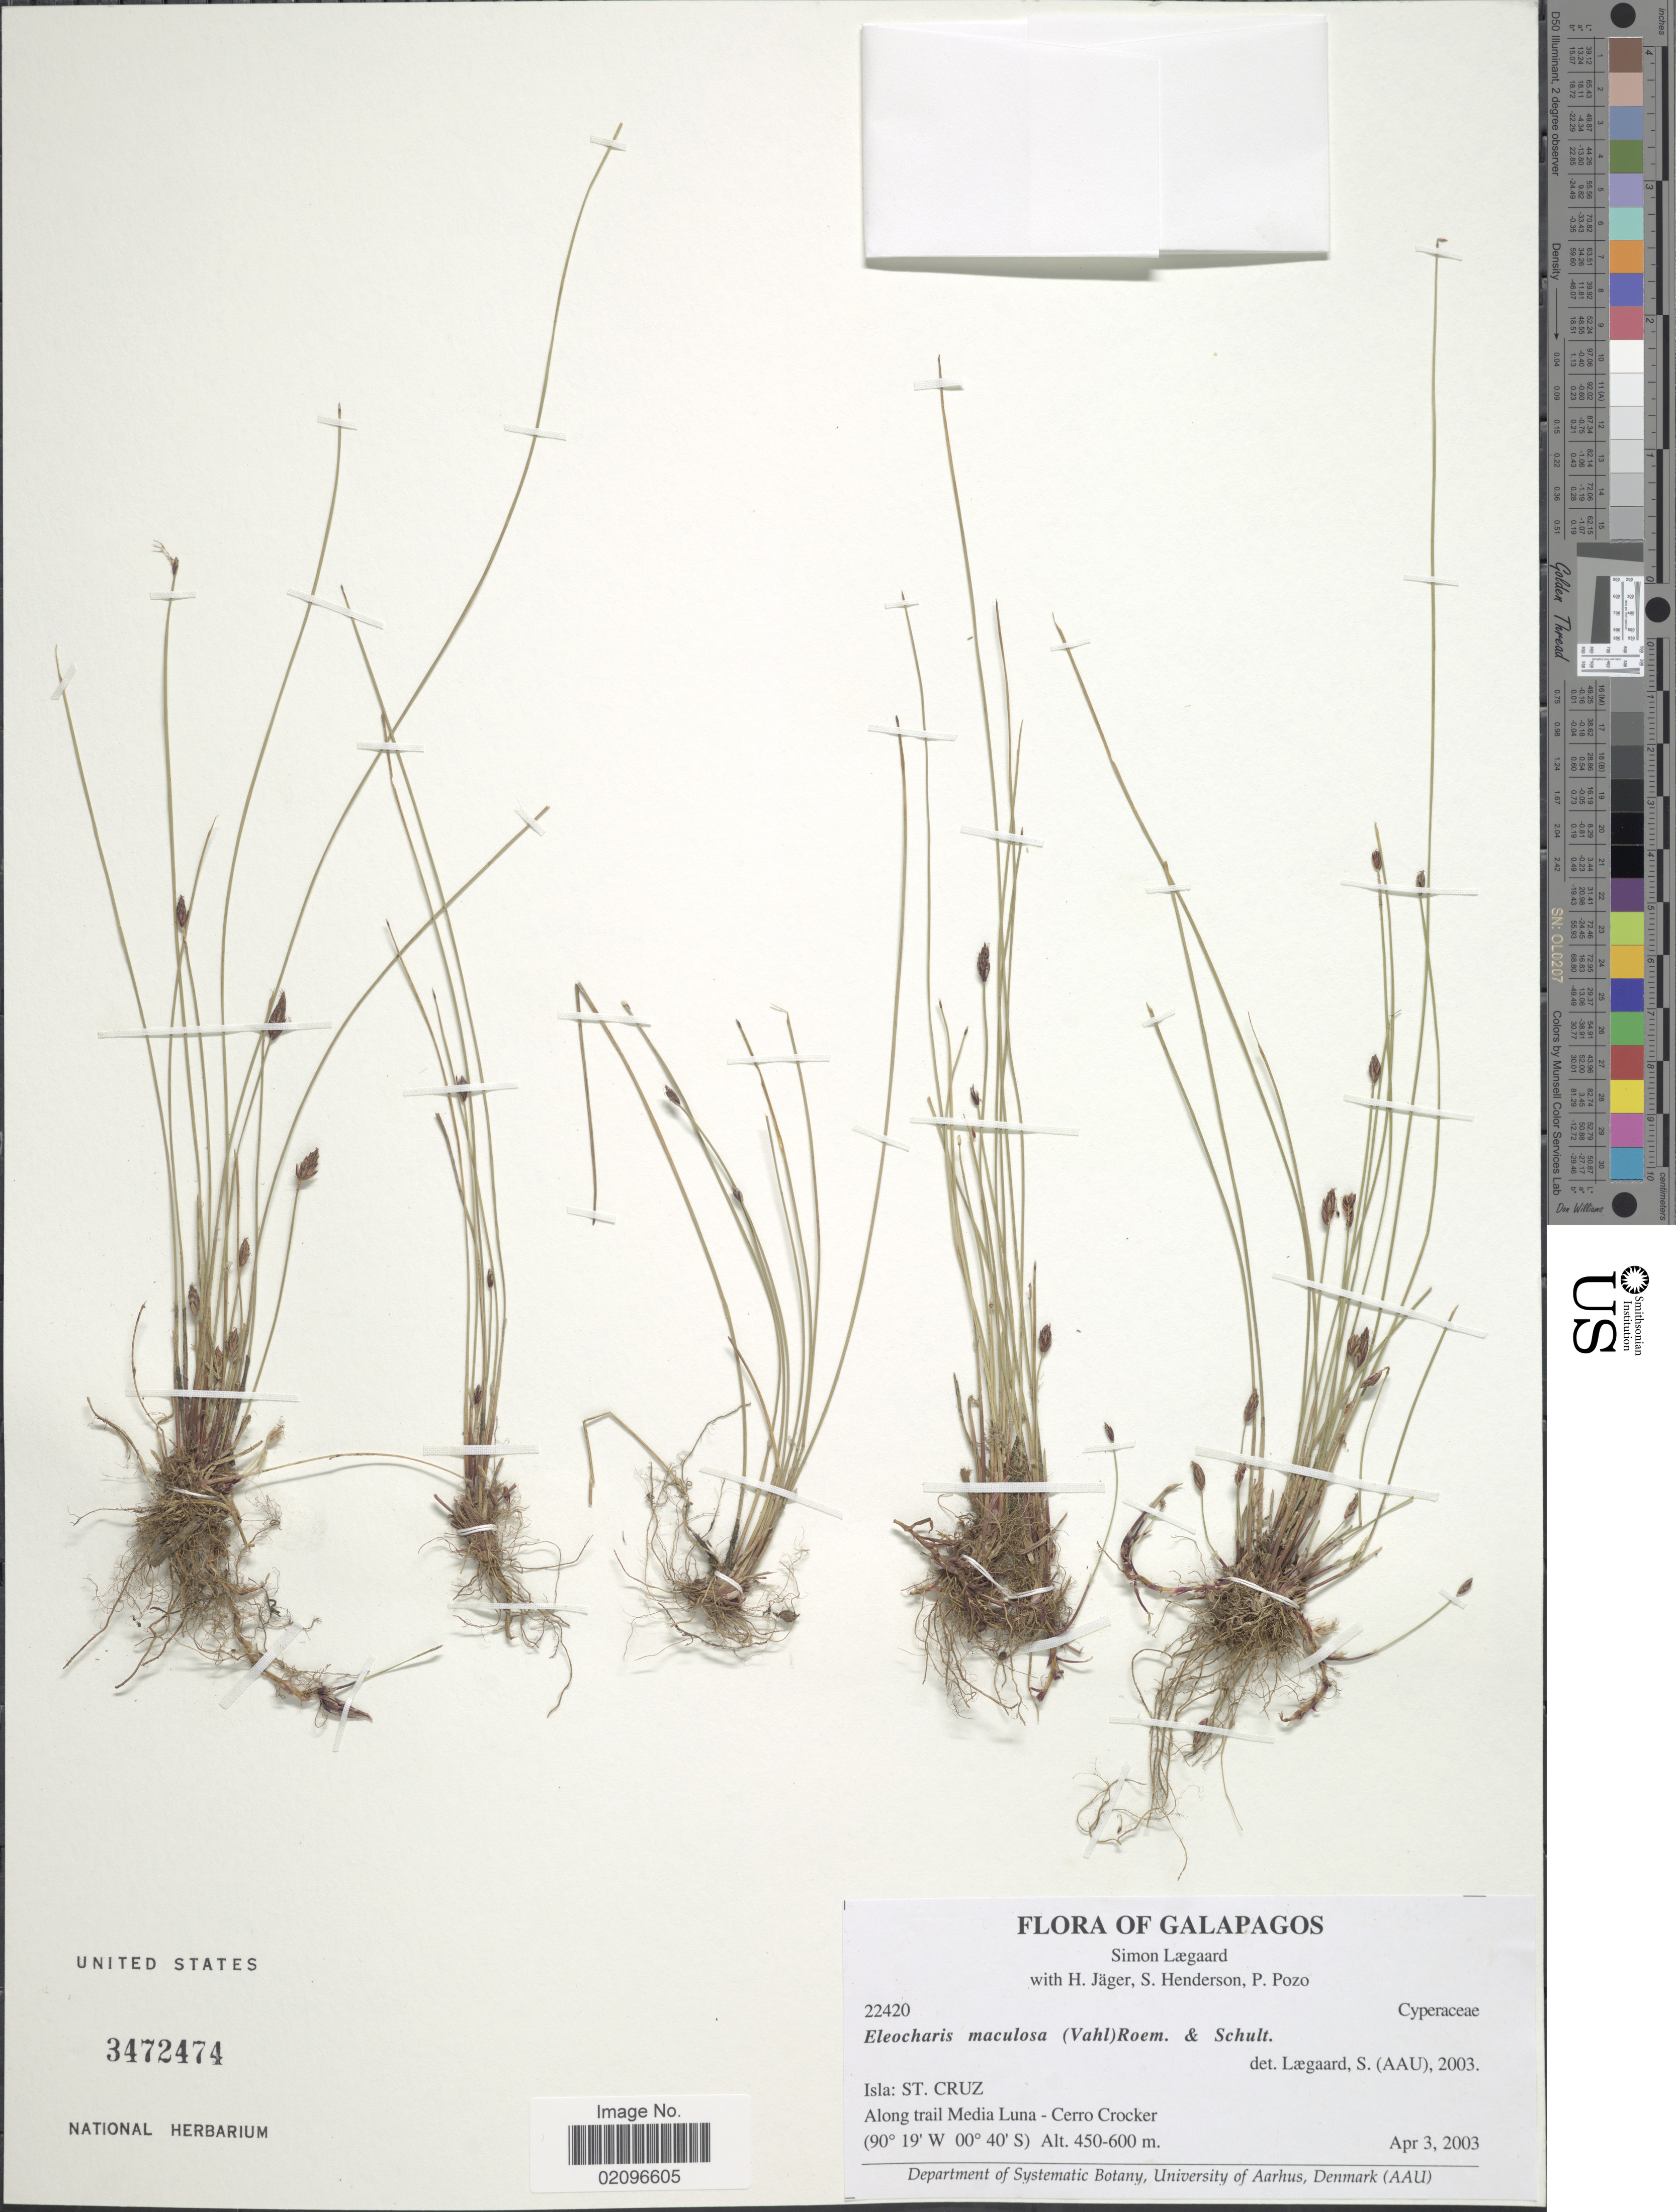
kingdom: Plantae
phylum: Tracheophyta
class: Liliopsida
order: Poales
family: Cyperaceae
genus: Eleocharis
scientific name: Eleocharis maculosa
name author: (Vahl) Roem. & Schult.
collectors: S. Lægaard, H. Jäger, S. Henderson & P. Pozo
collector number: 22420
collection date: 2003-04-03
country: Ecuador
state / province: Colón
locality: Galapagos, Isla: St. Cruz.Along trail Media Luna - Cerro Crocker.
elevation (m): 450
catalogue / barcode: US 3472474